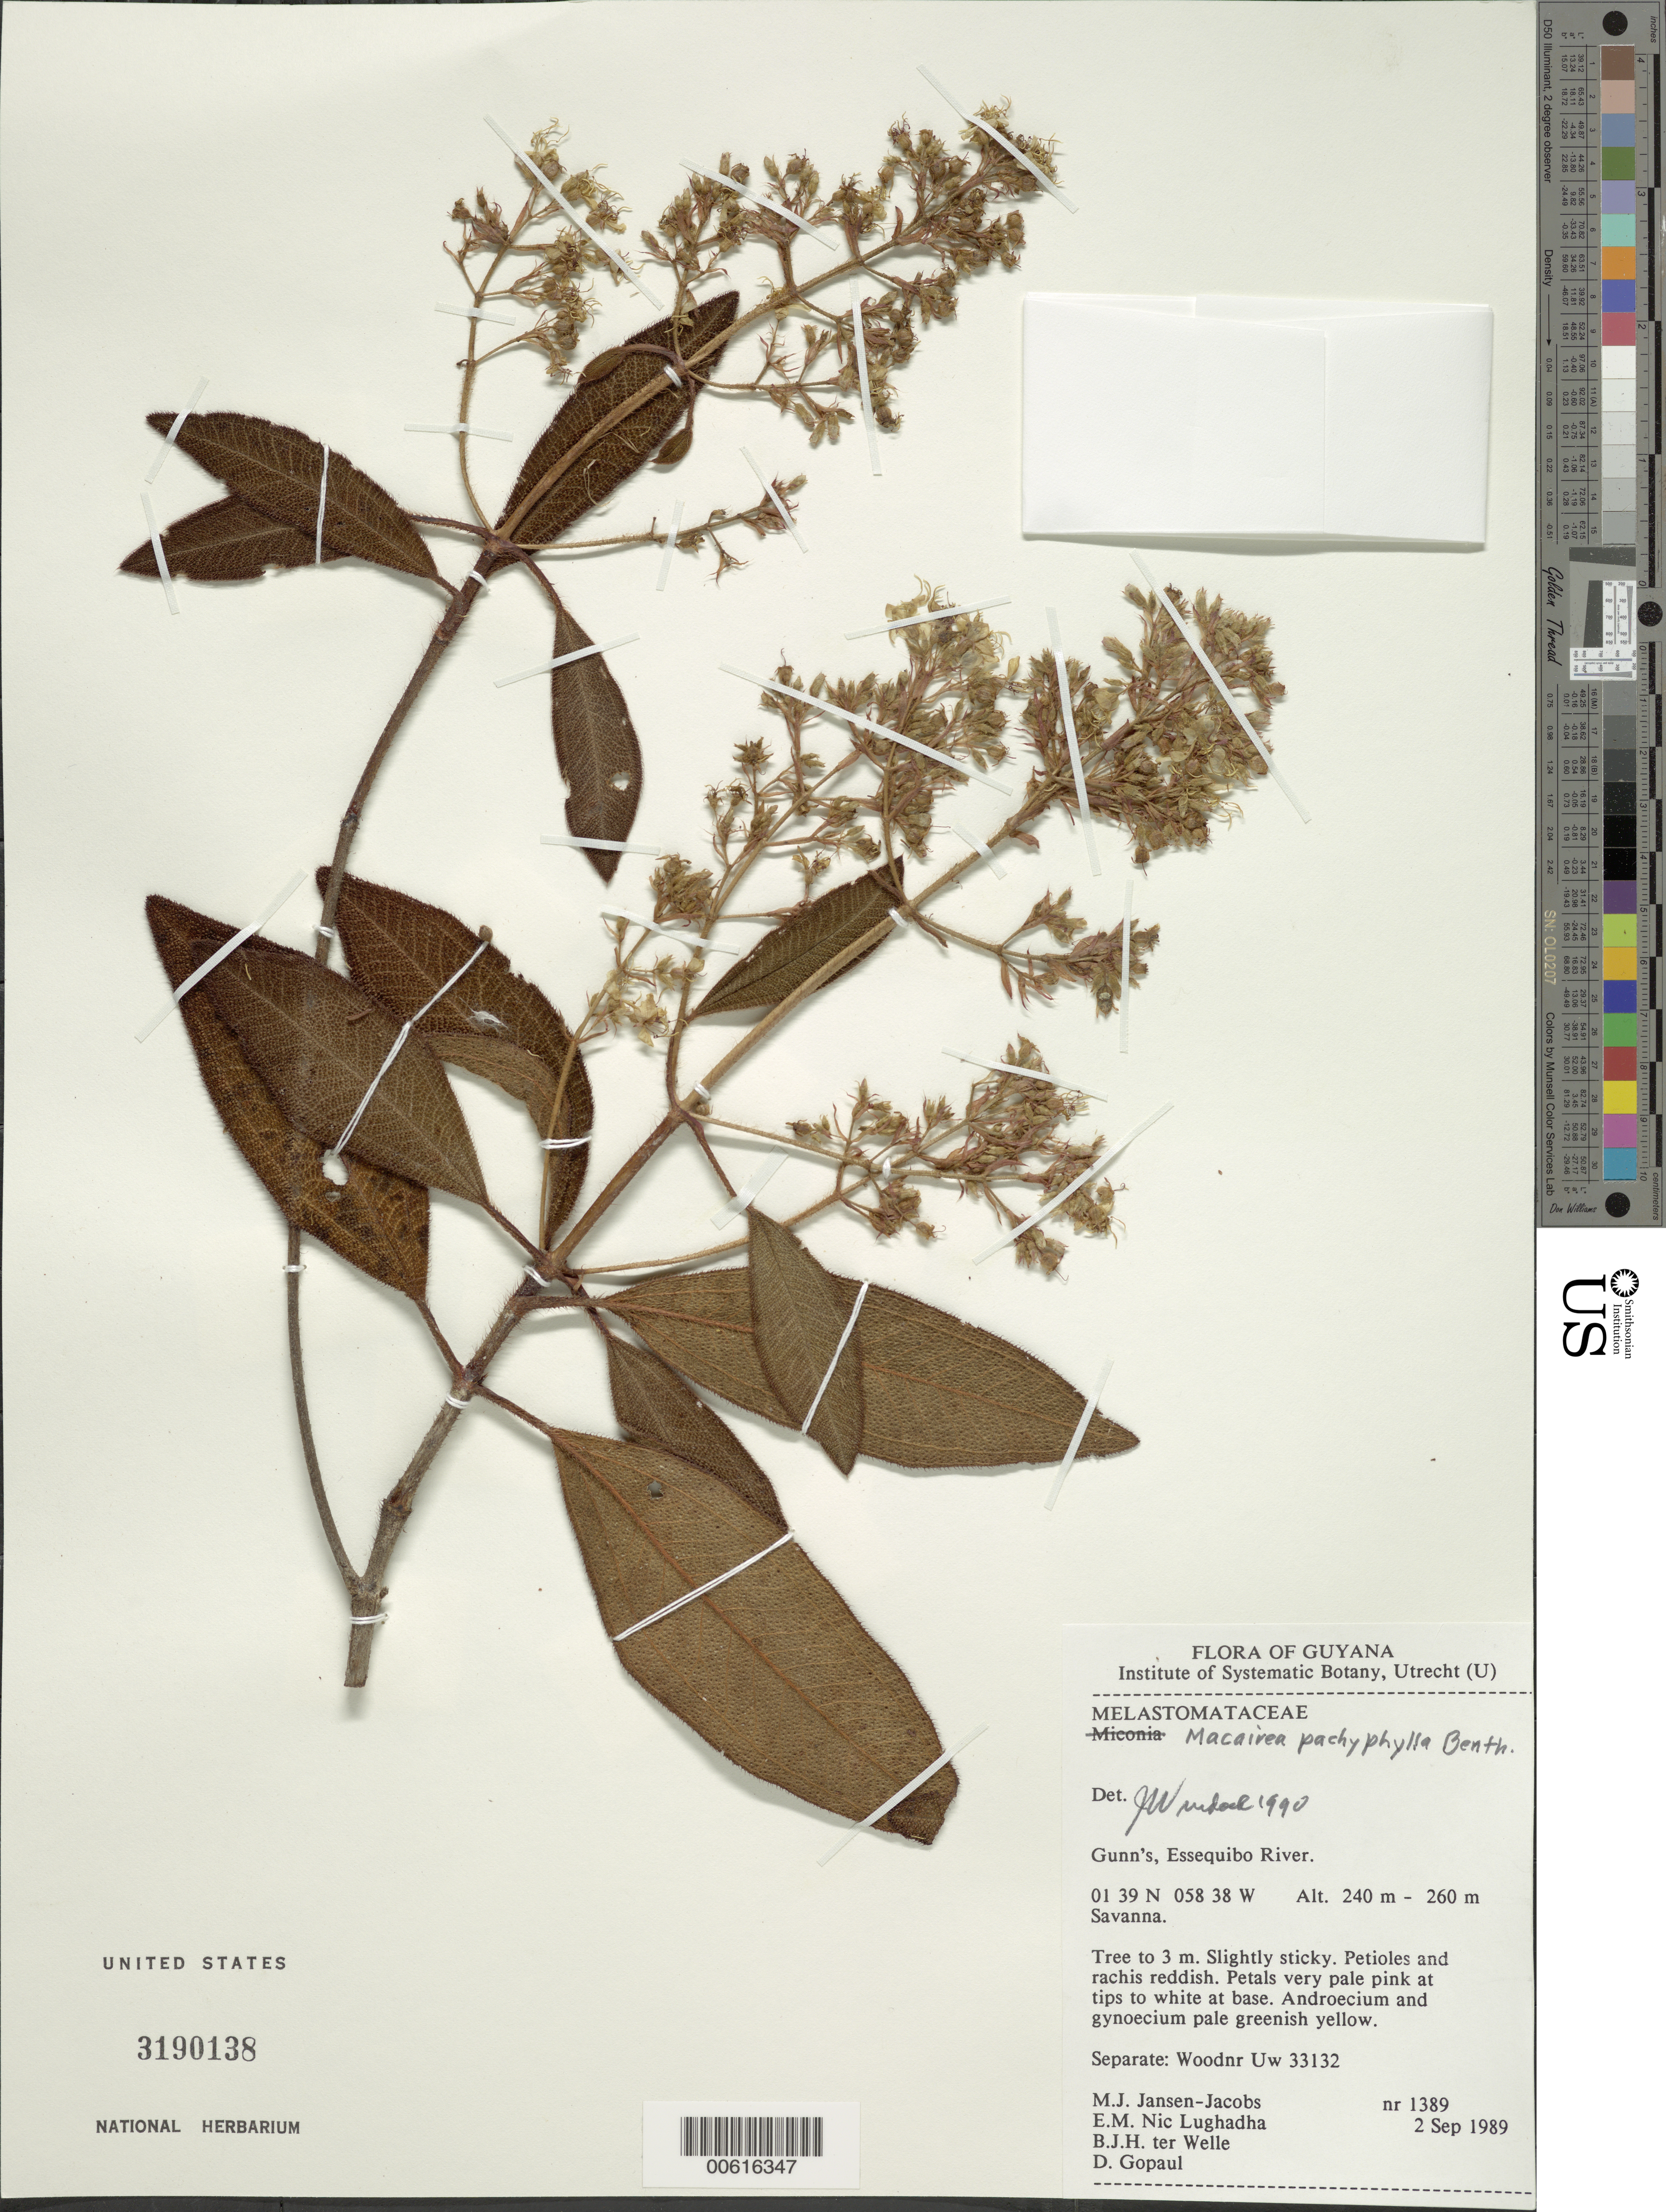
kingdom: Plantae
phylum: Tracheophyta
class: Magnoliopsida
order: Myrtales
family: Melastomataceae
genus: Macairea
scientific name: Macairea pachyphylla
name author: Benth.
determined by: Wurdack, John J., (US), US (UNITED STATES)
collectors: M. J. Jansen-Jacobs, E. Nic Lughadha, B. Welle & D. Gopaul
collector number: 1389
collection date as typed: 2-Sep-89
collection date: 1989-09-02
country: Guyana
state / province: U. Takutu-U. Essequibo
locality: Gunn's, Essequibo River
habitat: Savanna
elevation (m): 240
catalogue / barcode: US 3190138